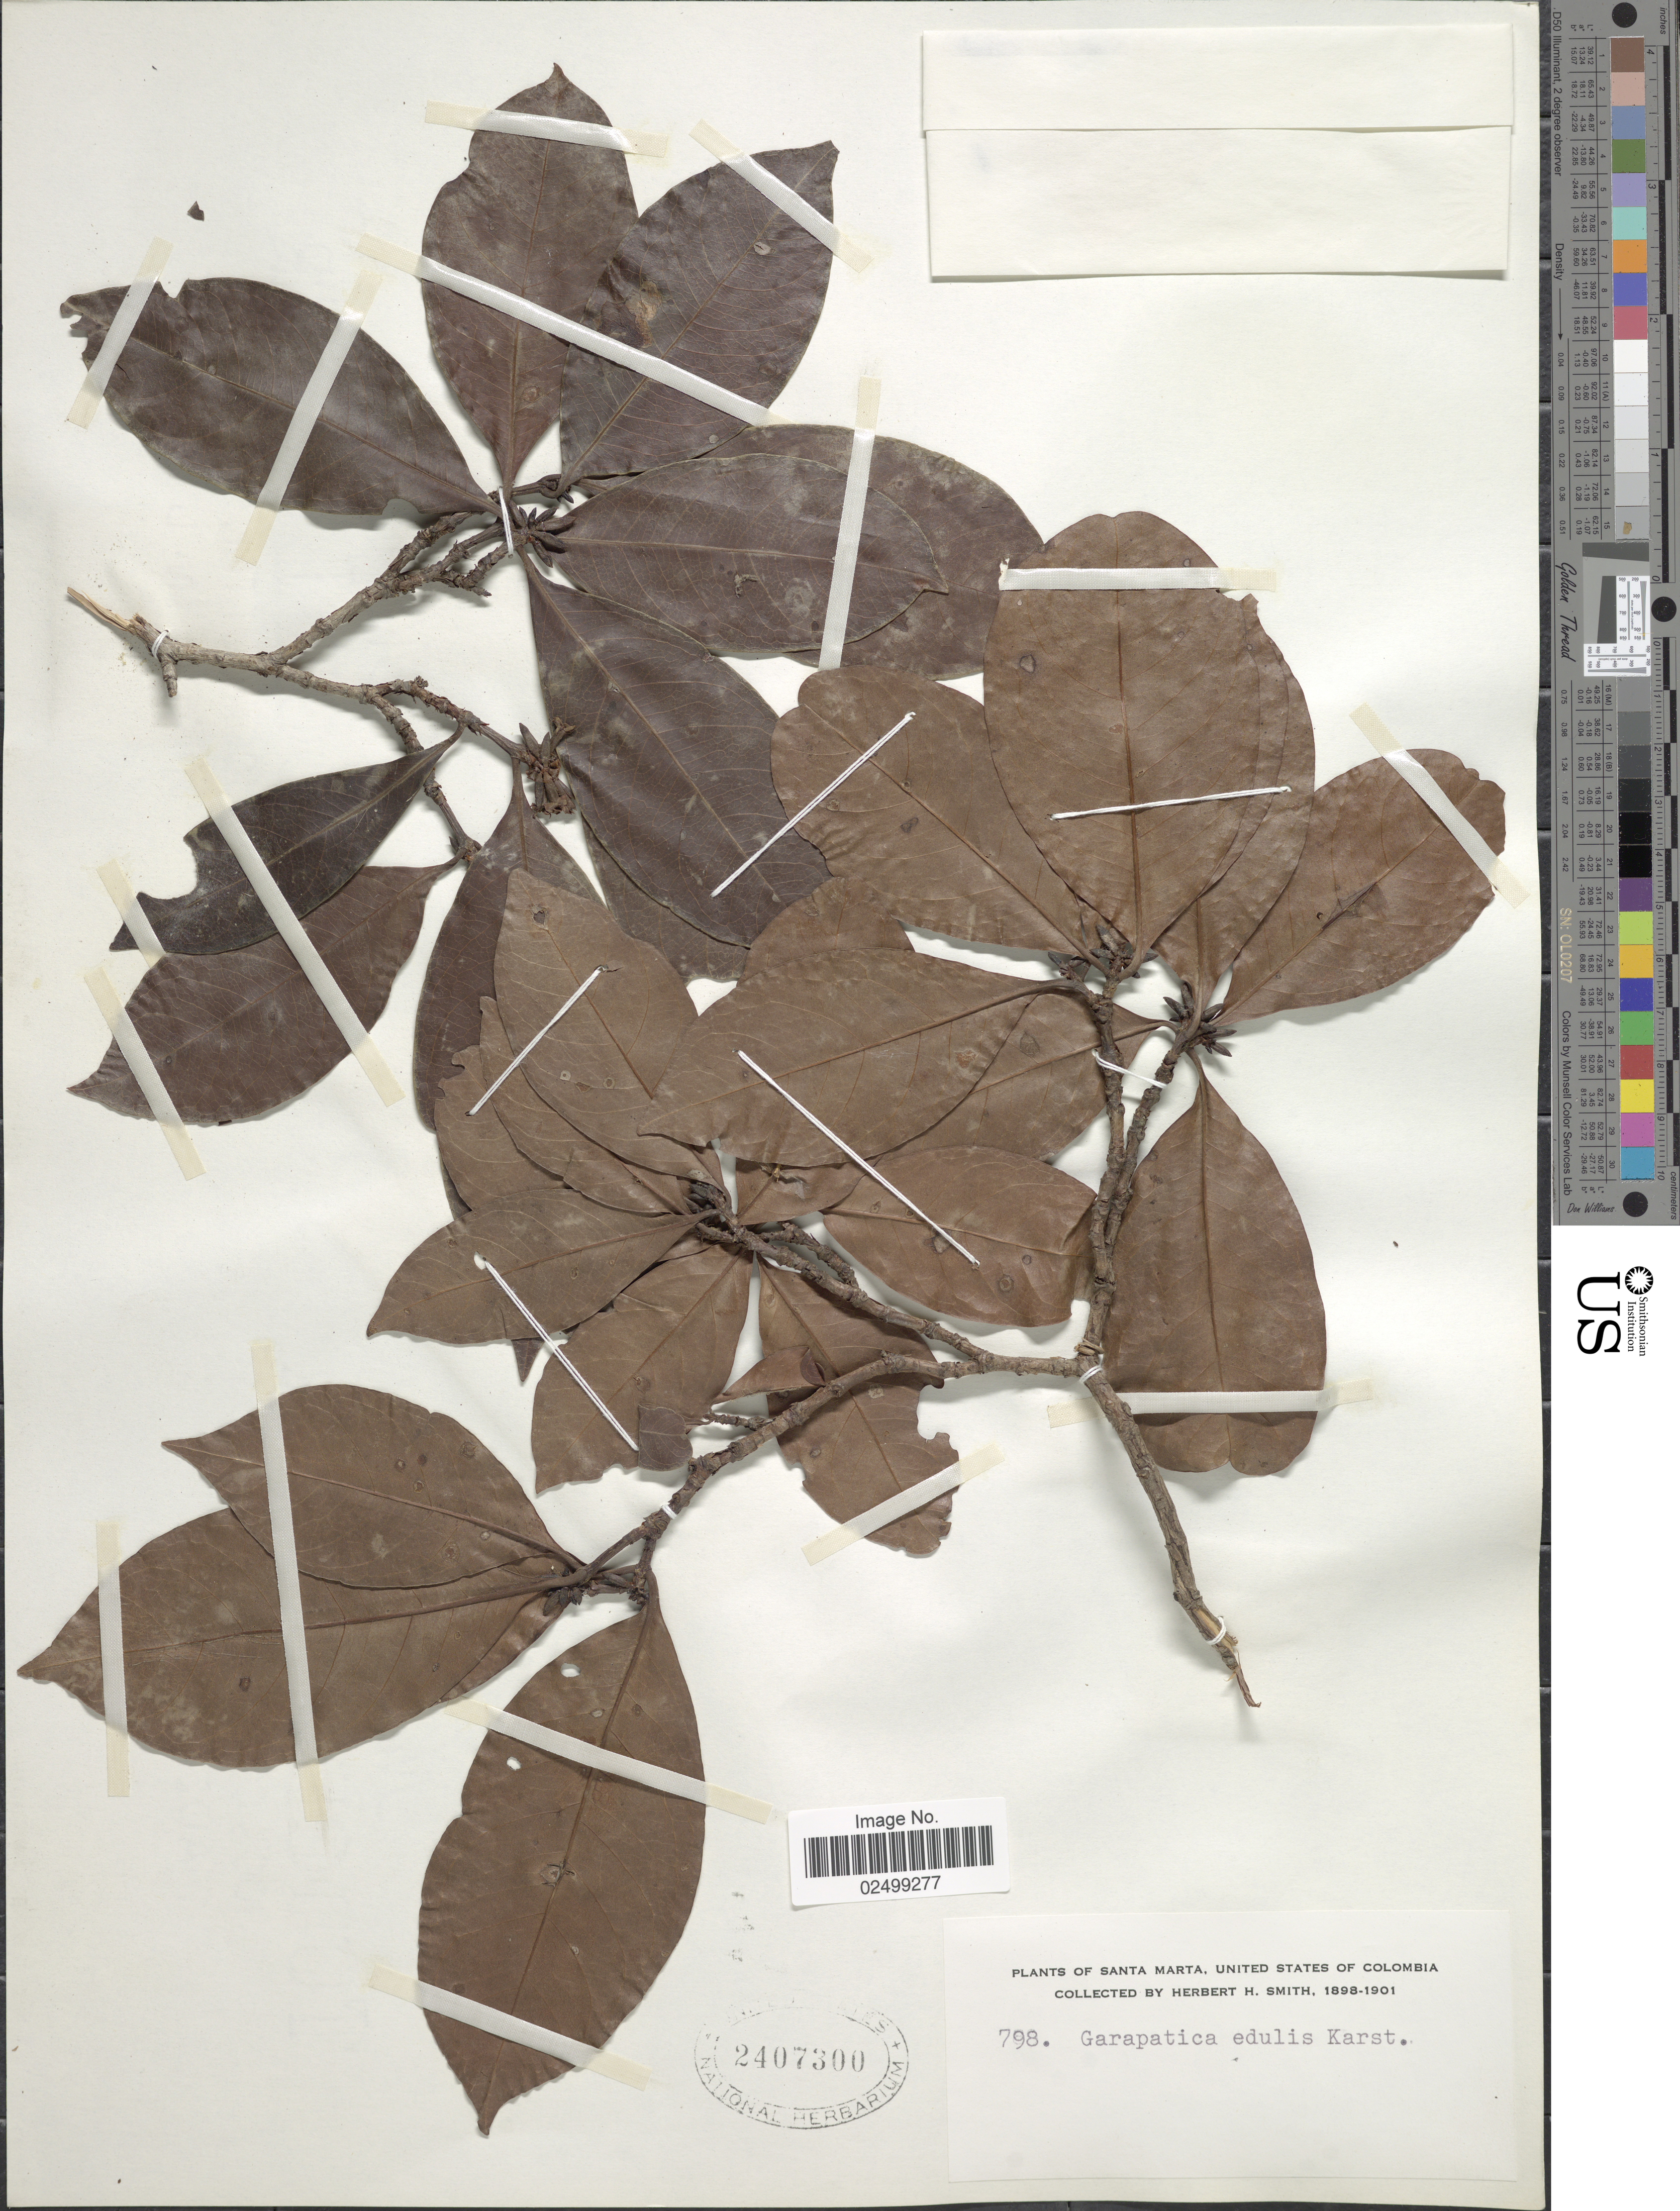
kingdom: Plantae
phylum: Tracheophyta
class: Magnoliopsida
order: Gentianales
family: Rubiaceae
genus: Alibertia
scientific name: Alibertia edulis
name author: (Rich.) A. Rich. ex DC.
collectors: Herbert H. Smith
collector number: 798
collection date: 1898/1901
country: Colombia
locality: Santa Marta, United States of Colombia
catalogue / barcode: US 2407300